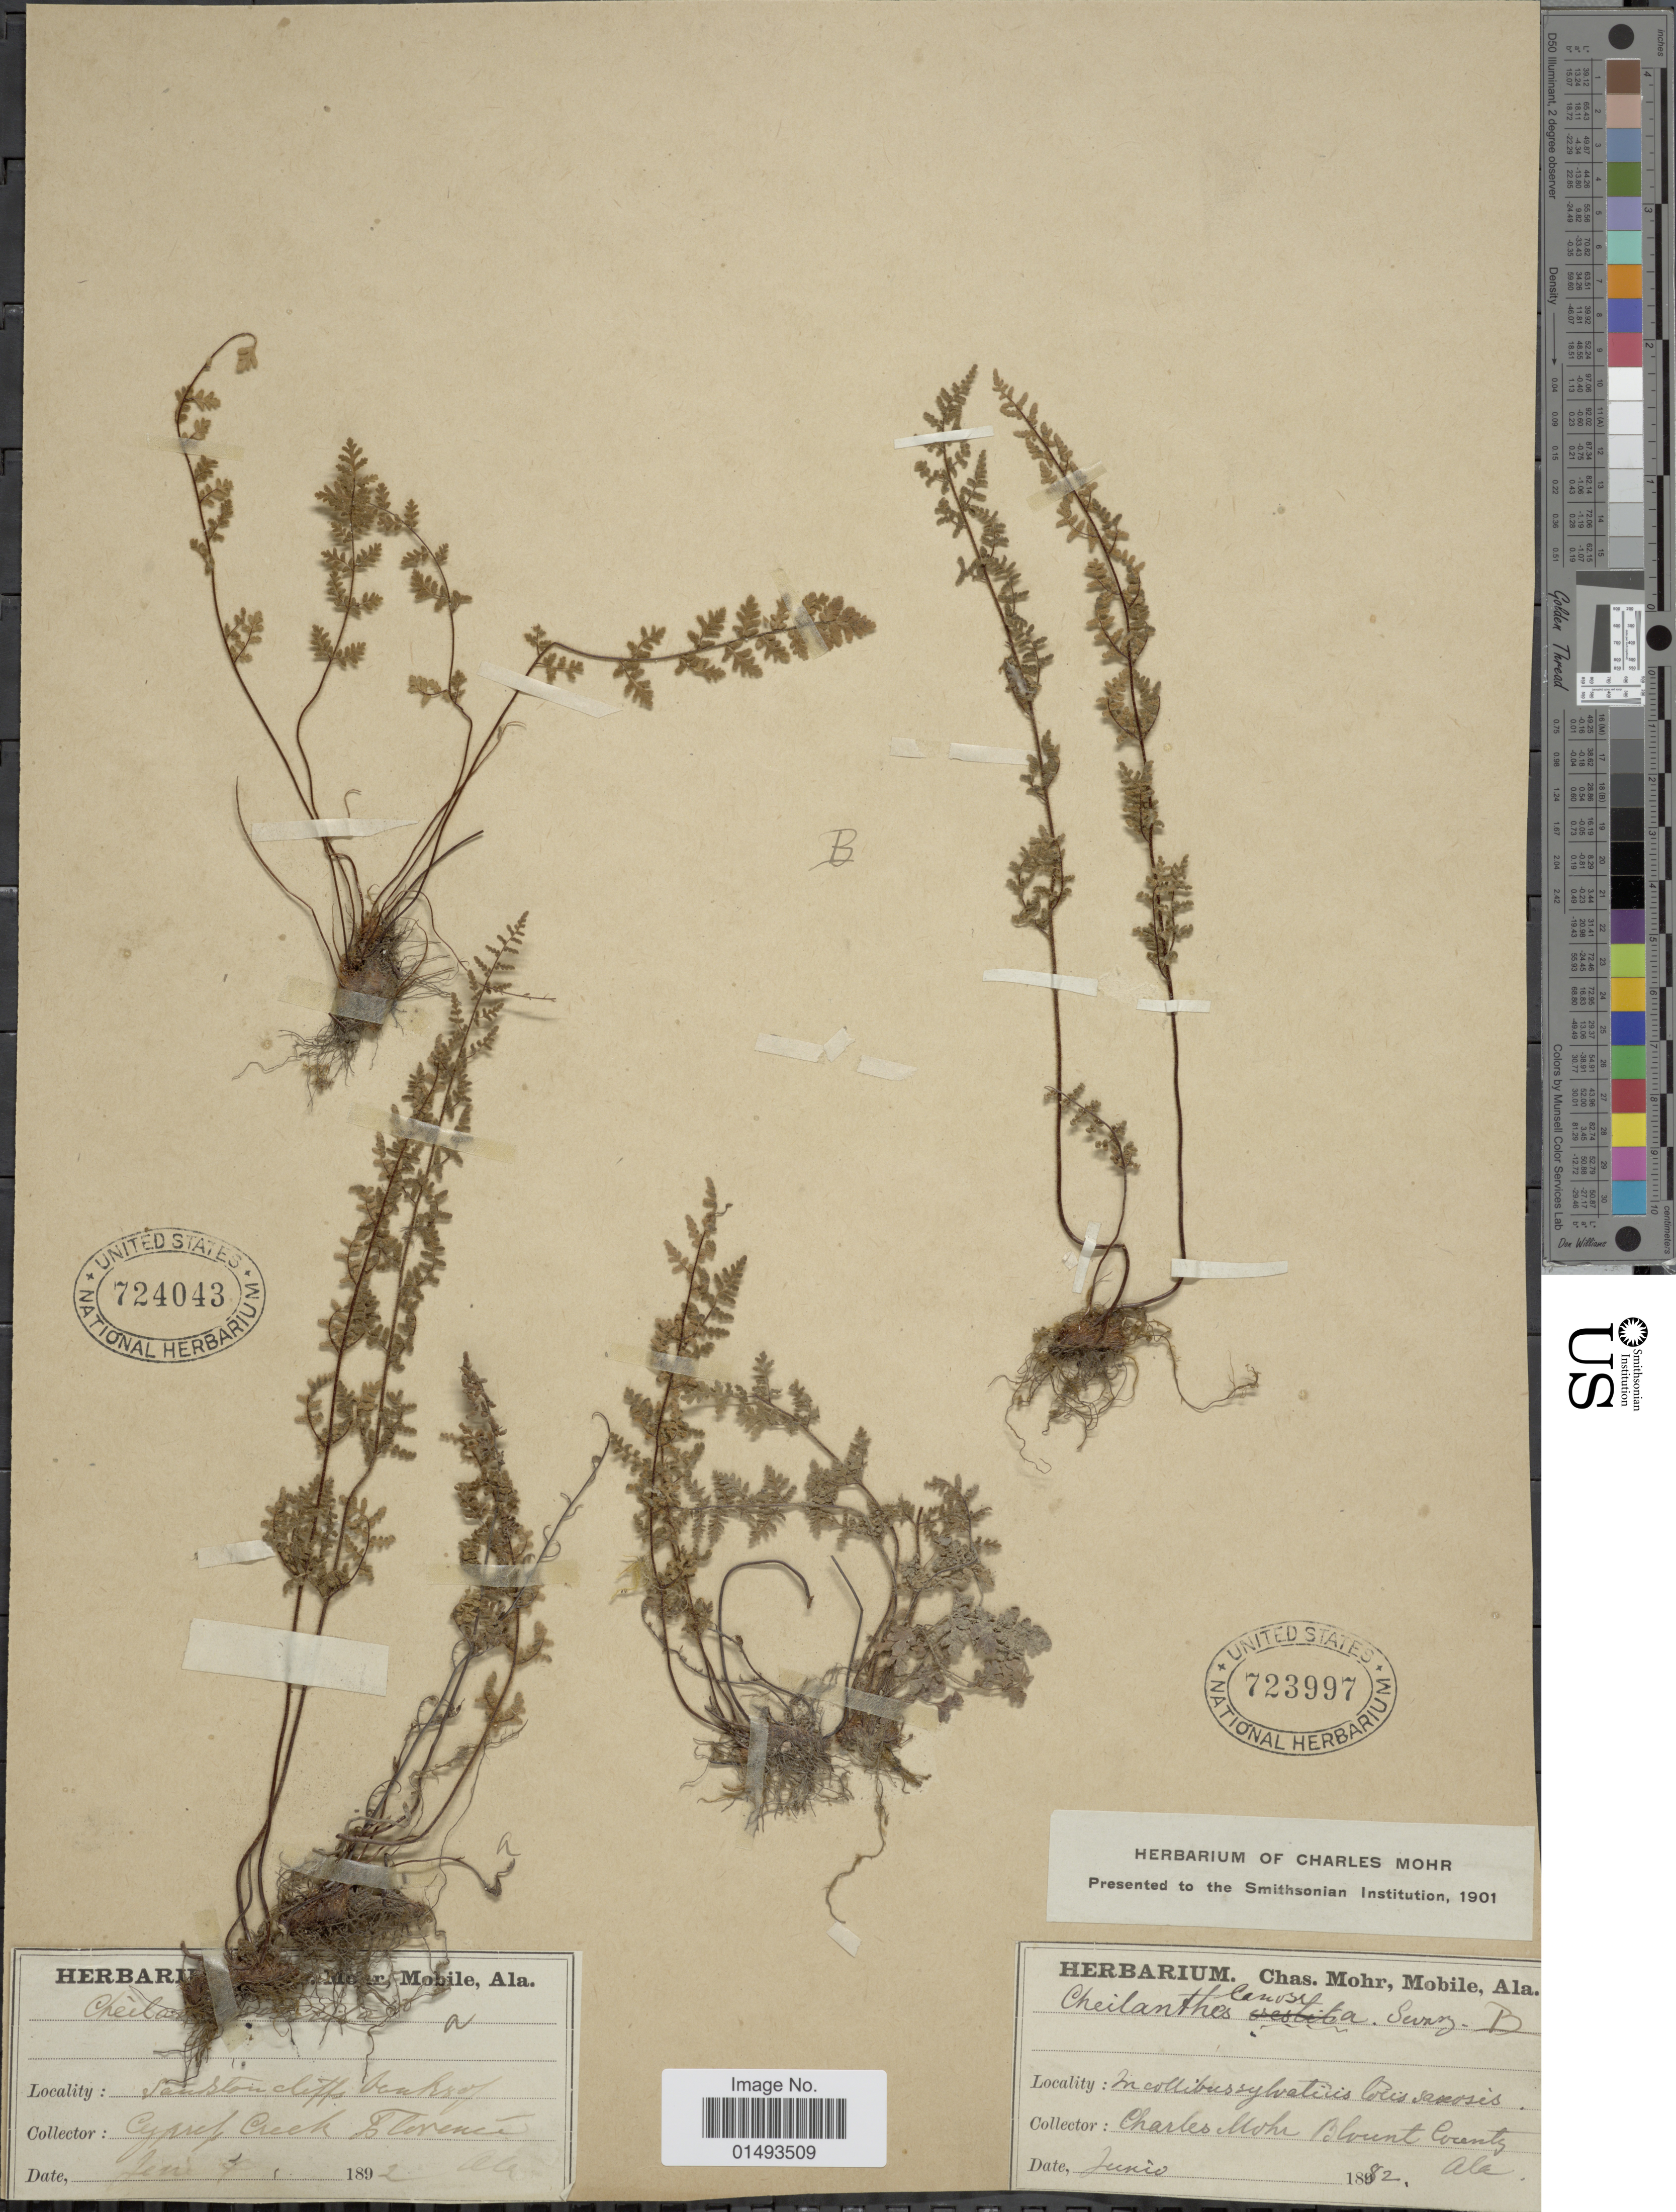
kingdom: Plantae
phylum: Tracheophyta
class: Polypodiopsida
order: Polypodiales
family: Pteridaceae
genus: Myriopteris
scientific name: Myriopteris lanosa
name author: (Michx.) Grusz & Windham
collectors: -. Florence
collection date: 1892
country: United States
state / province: Alabama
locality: Cypress Creek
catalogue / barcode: US 724043-2